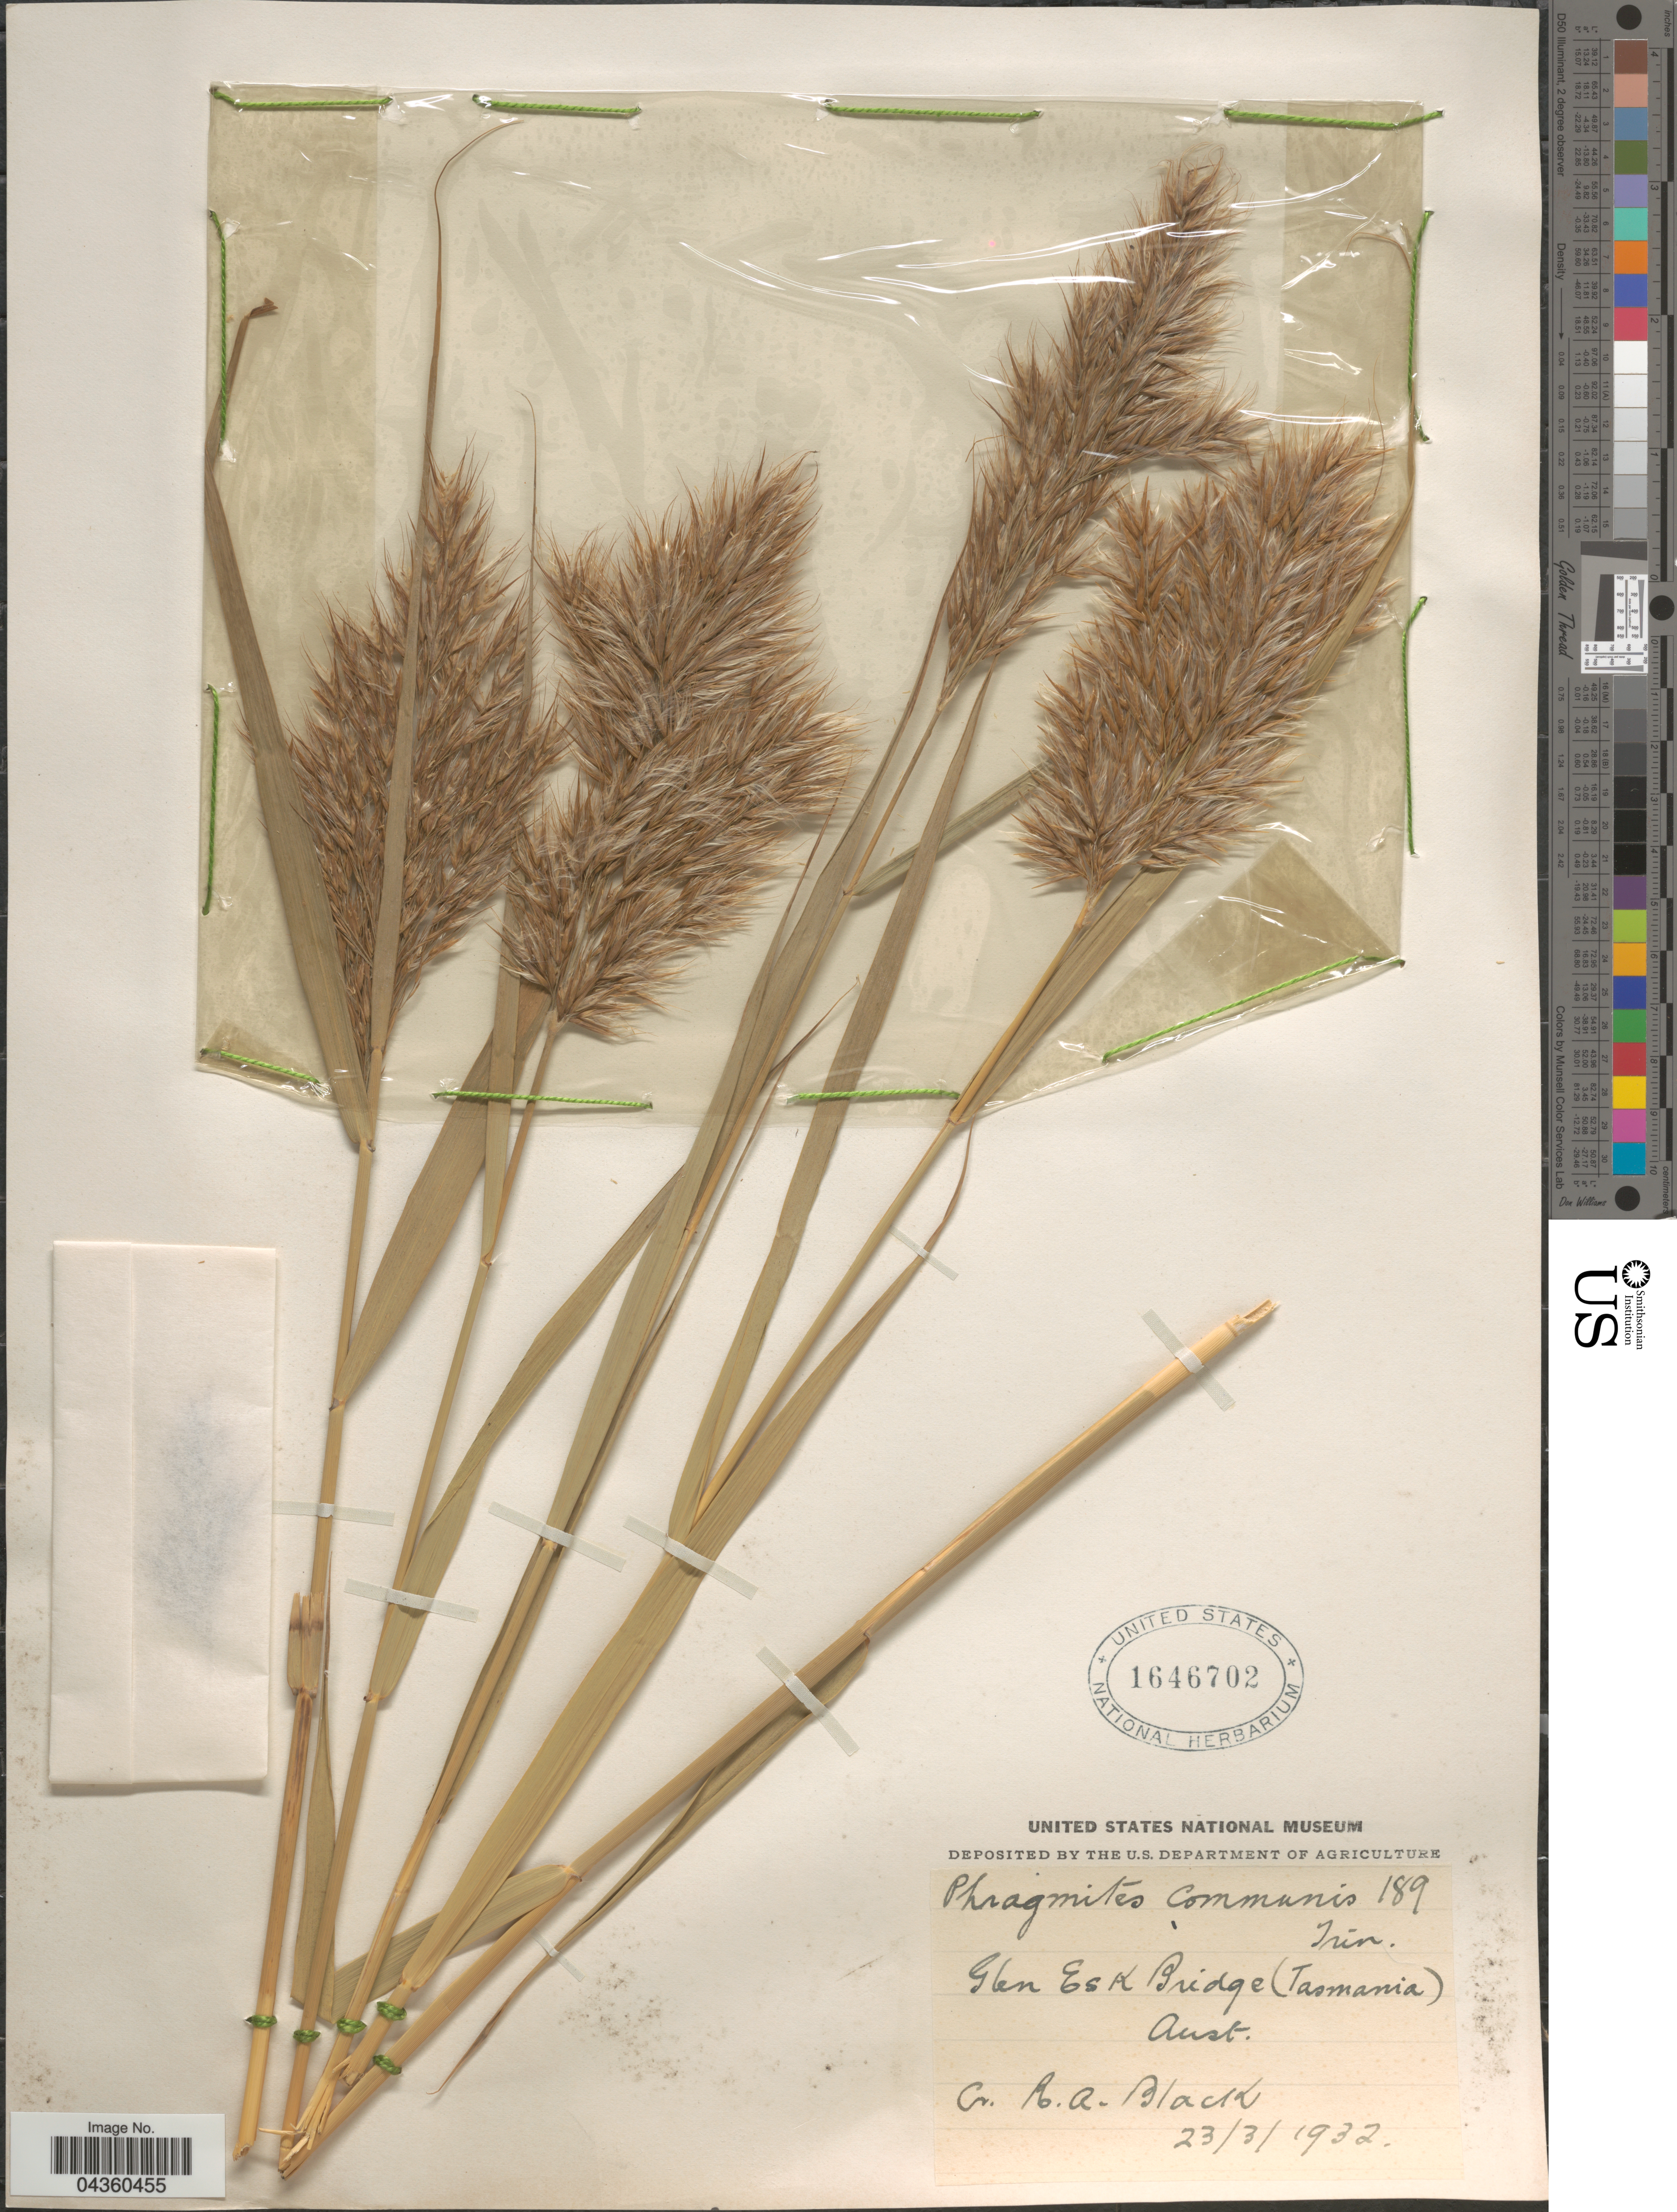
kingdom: Plantae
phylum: Tracheophyta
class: Liliopsida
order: Poales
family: Poaceae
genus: Phragmites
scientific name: Phragmites australis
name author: (Cav.) Trin. ex Steud.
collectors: R. A. Black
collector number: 189?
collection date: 1932-03-23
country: Australia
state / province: Tasmania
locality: Glen Esk Bridge.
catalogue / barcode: US 1646702